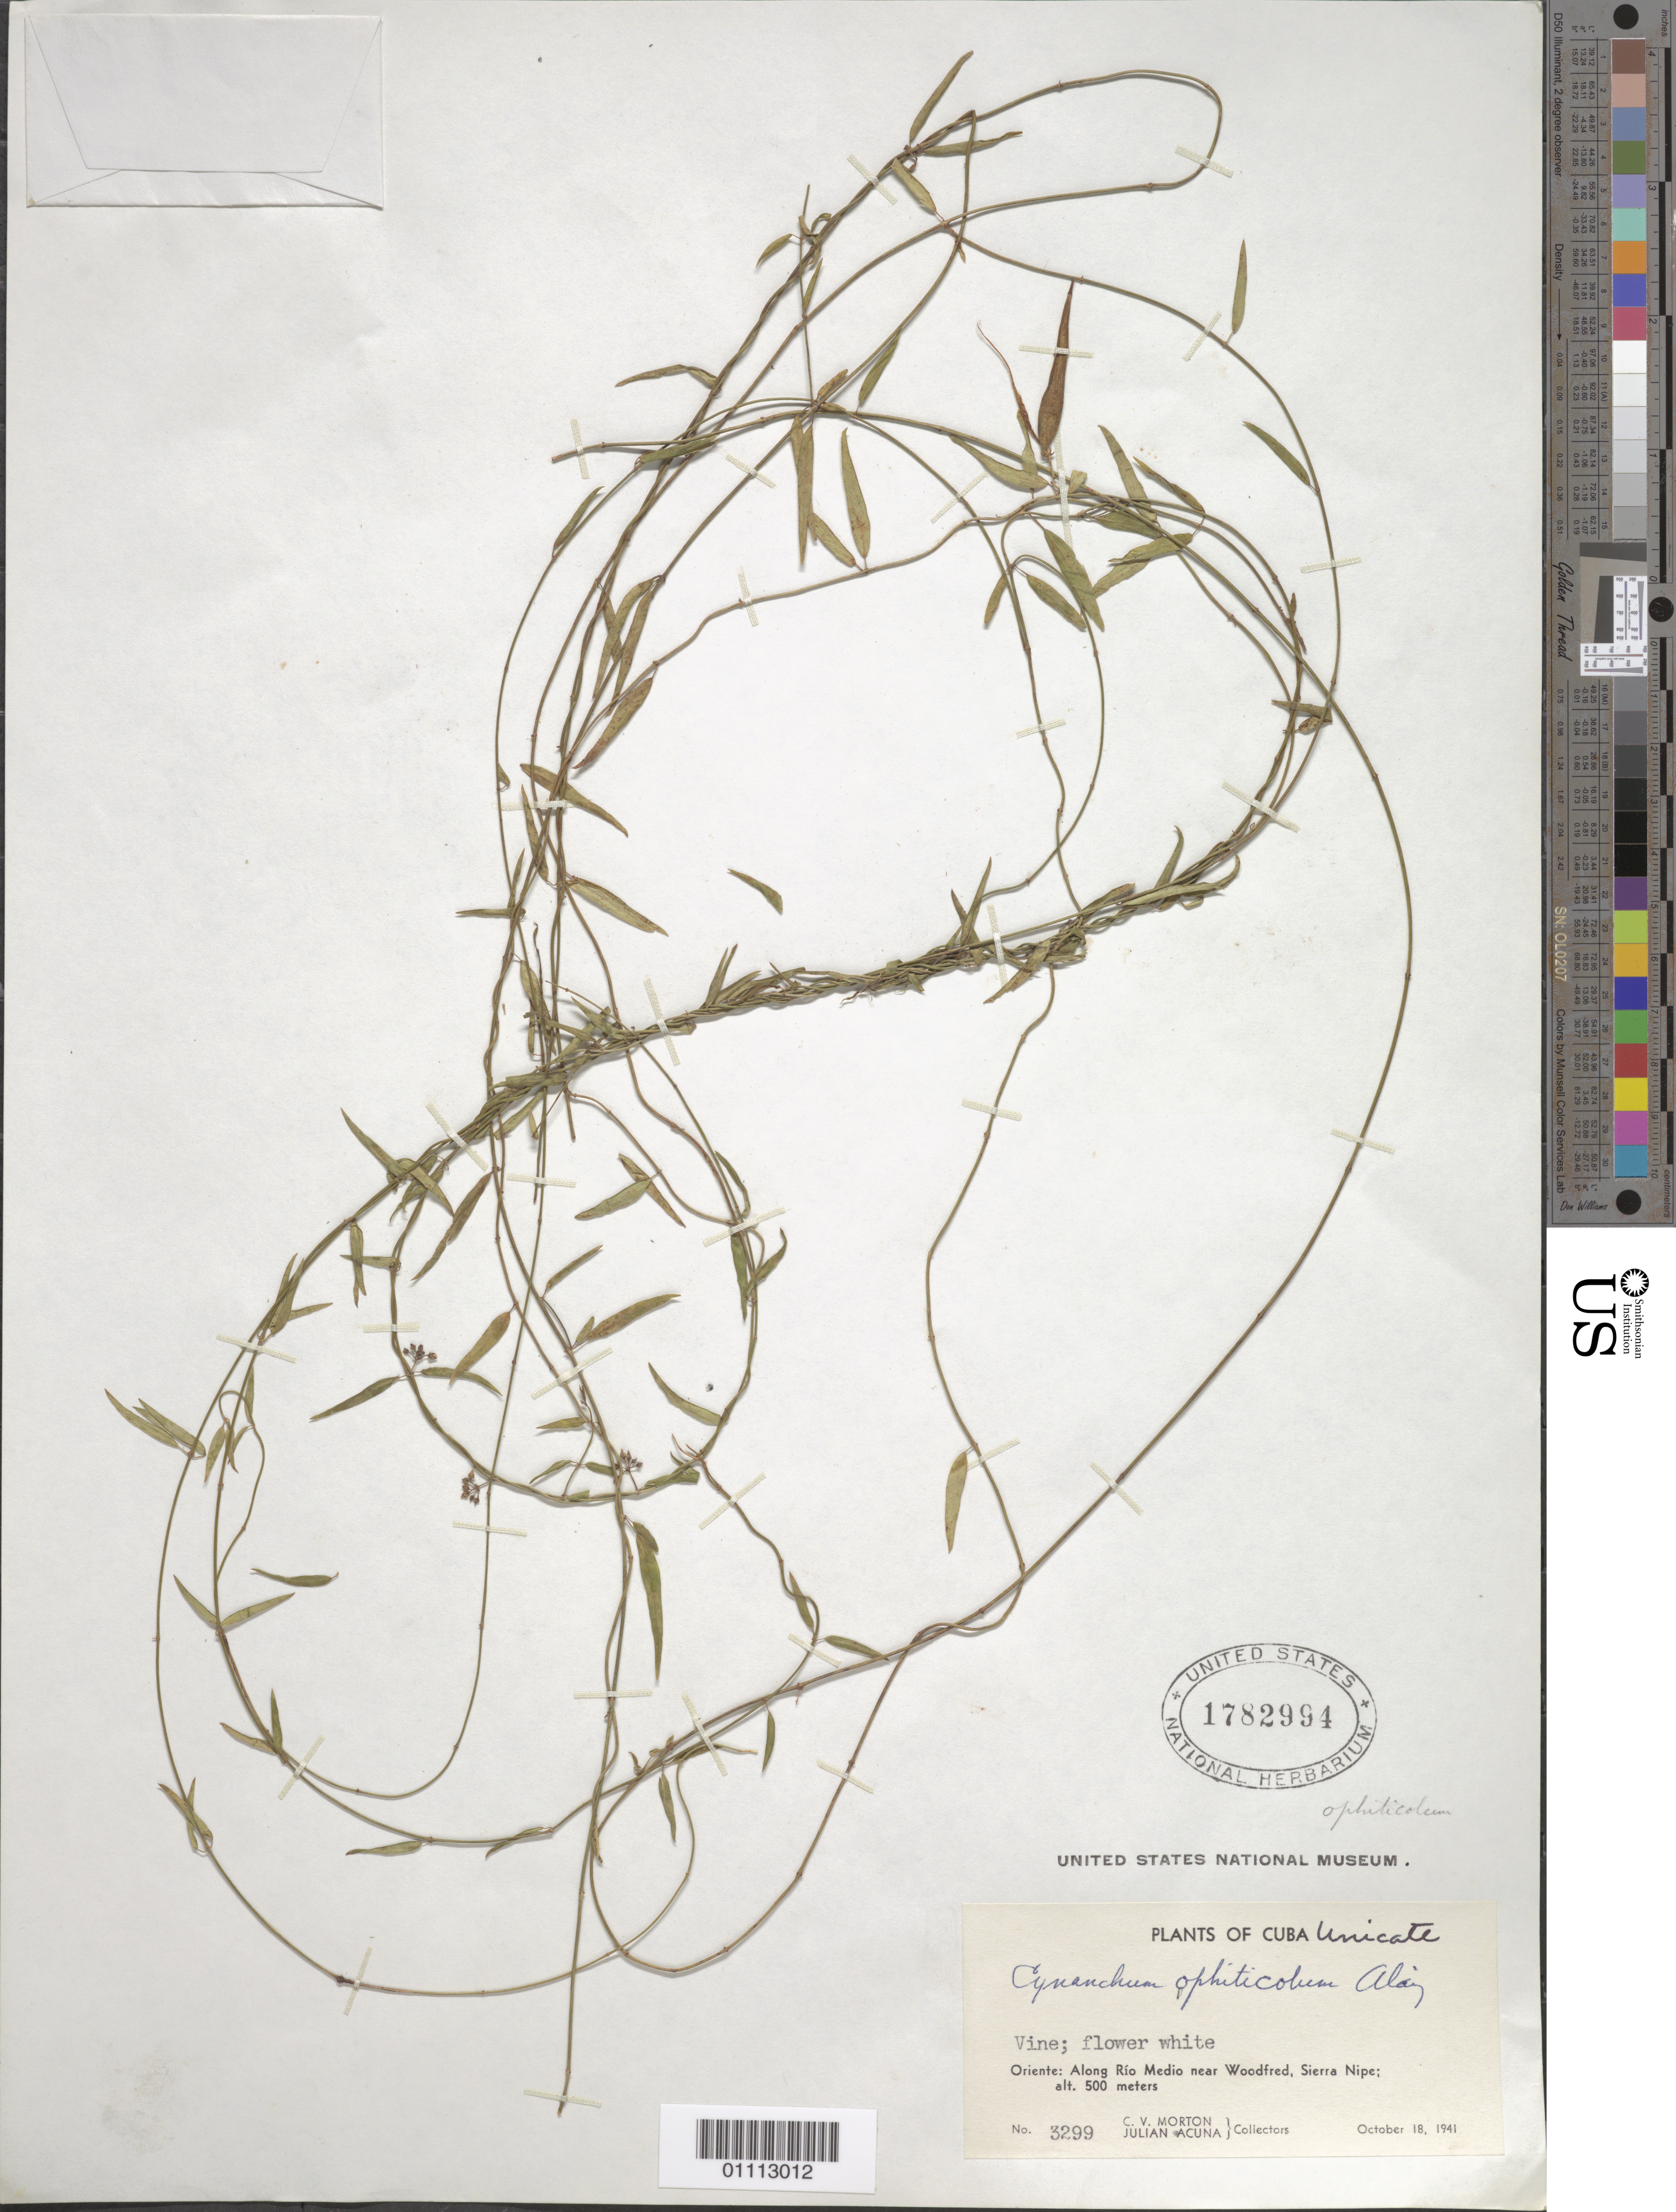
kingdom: Plantae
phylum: Tracheophyta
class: Magnoliopsida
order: Gentianales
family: Apocynaceae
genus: Cynanchum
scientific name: Cynanchum ophiticola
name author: Alain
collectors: C. V. Morton & J. Acuña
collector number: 3299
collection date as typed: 18 Oct 1941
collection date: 1941-10-18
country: Cuba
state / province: Holguín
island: Cuba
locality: Along Rio Medio near Woodfred, Sierra Nipe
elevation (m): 500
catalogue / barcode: US 1782994